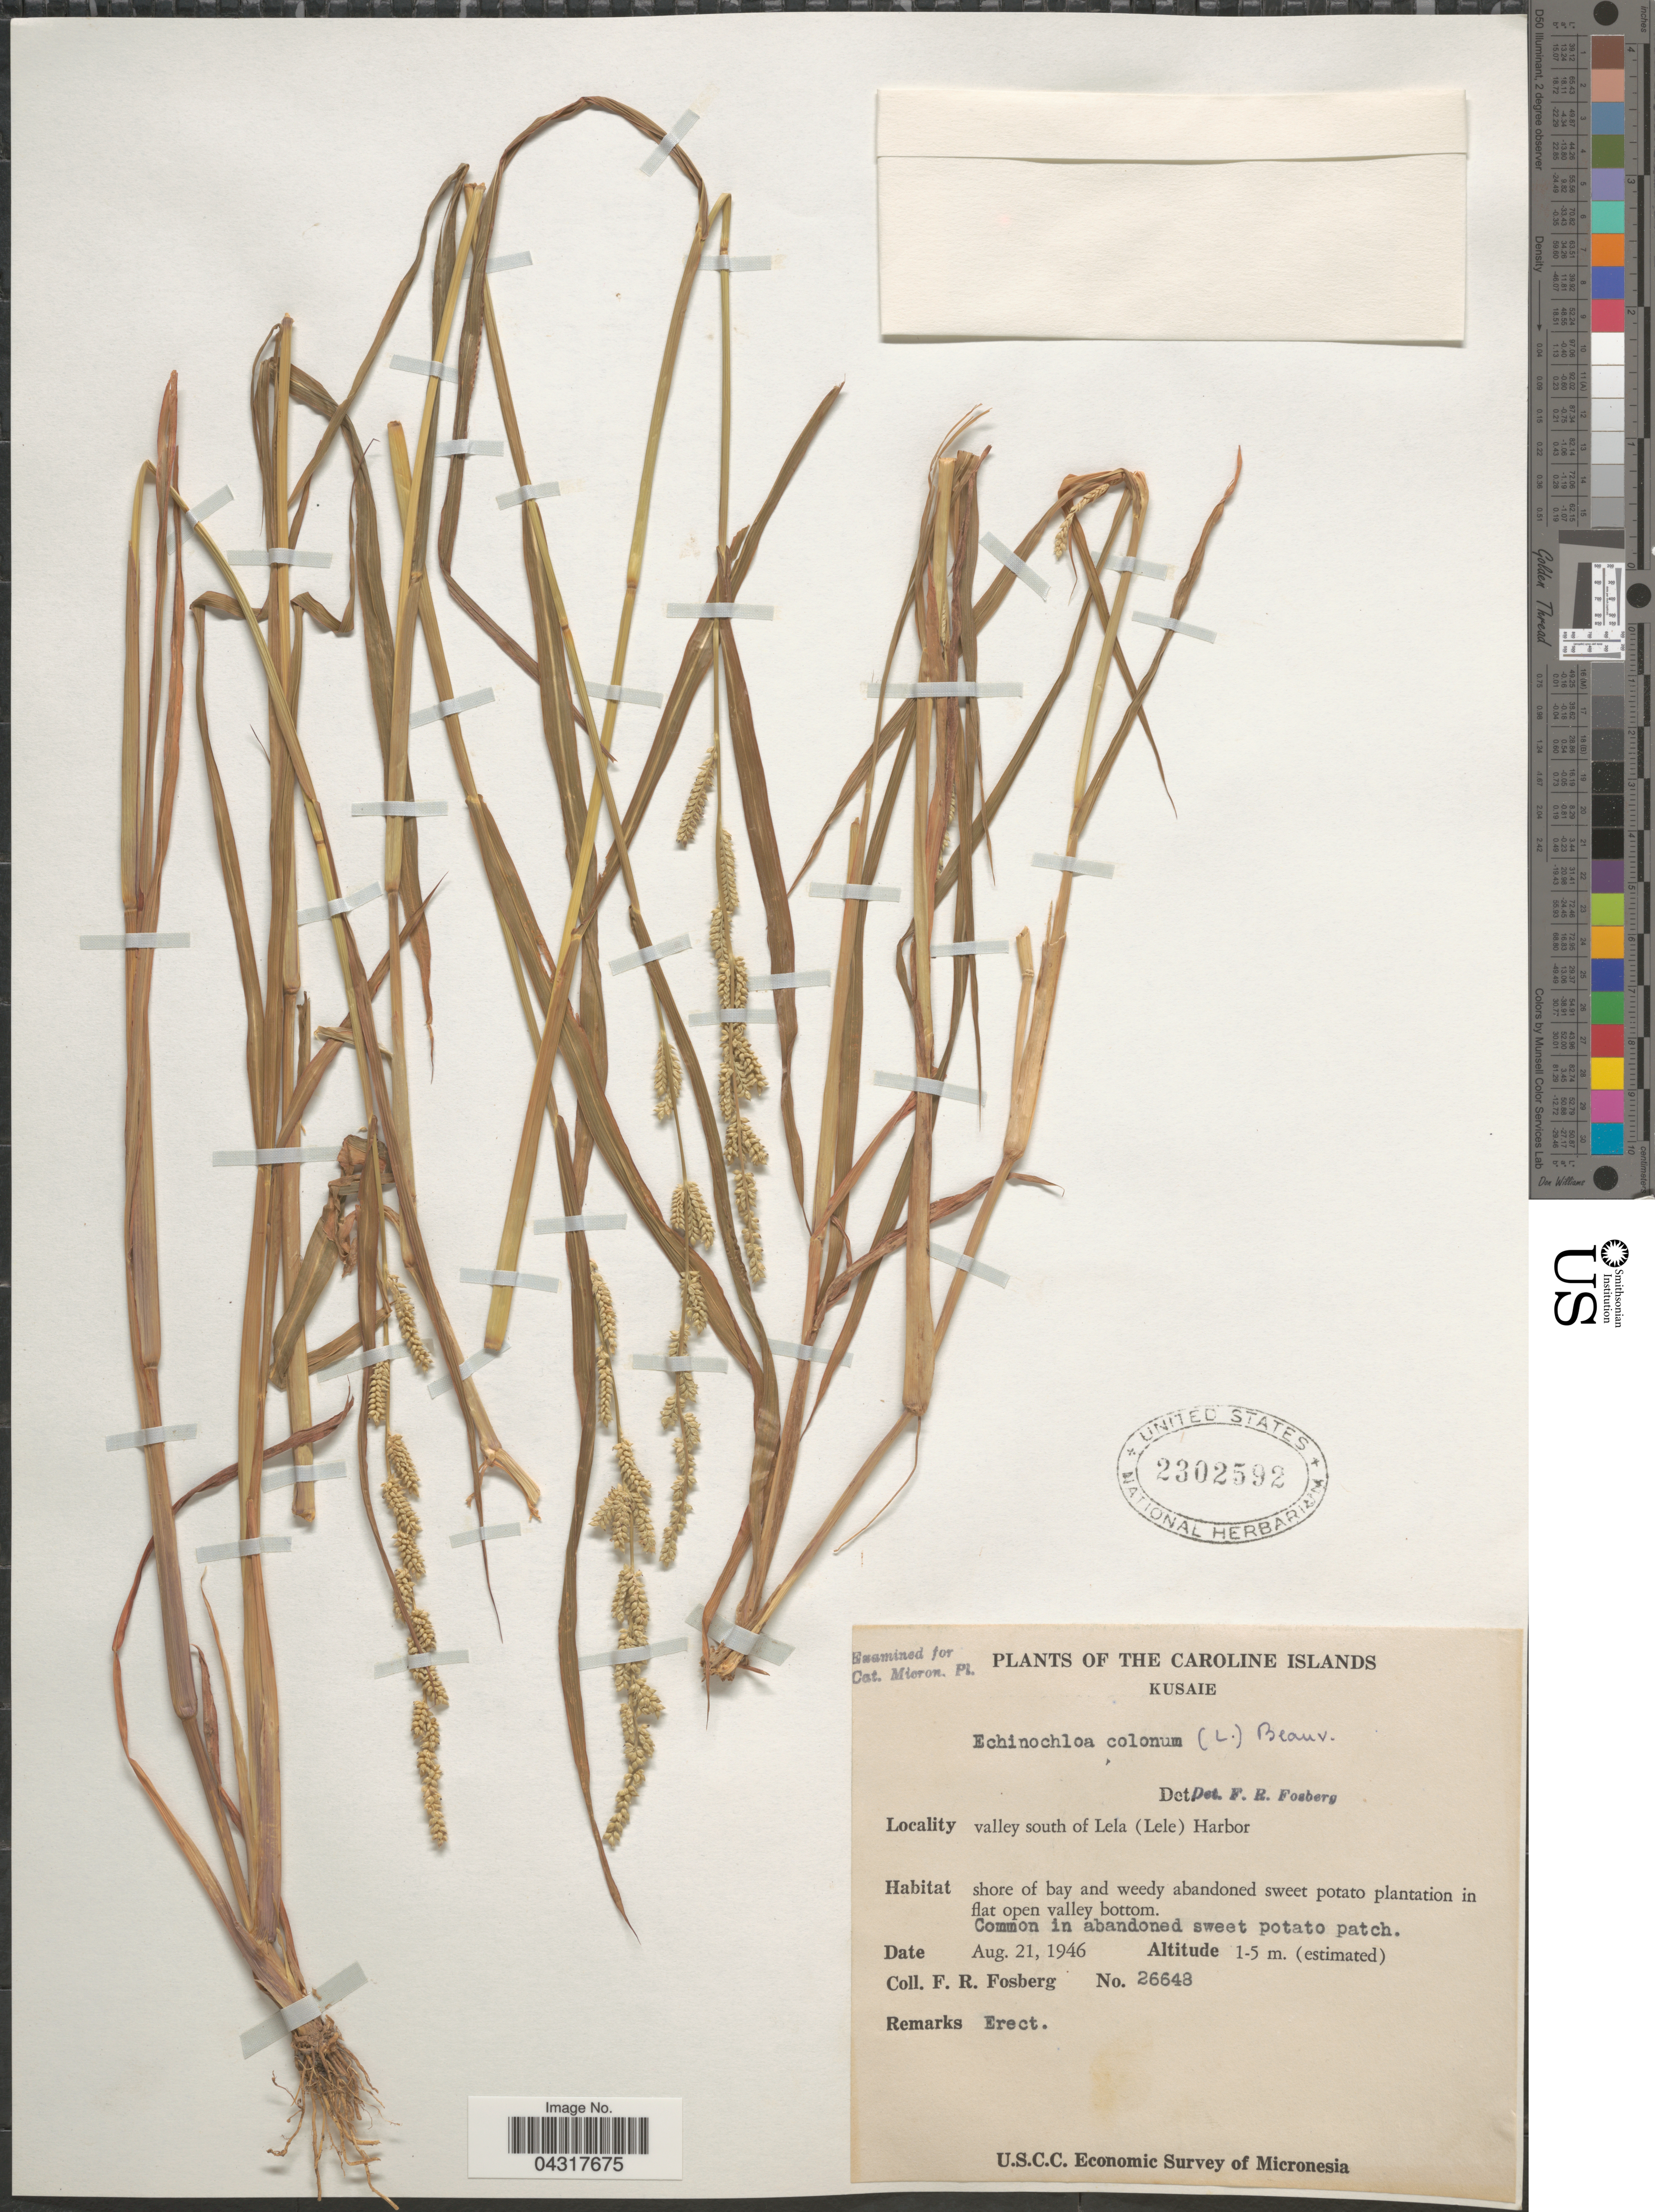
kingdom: Plantae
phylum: Tracheophyta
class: Liliopsida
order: Poales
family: Poaceae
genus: Echinochloa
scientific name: Echinochloa colona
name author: (L.) Link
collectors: F. R. Fosberg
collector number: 26648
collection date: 1946-08-21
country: Micronesia, Federated States of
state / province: Kosrae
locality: Caroline Islands. Kusaie. Valley south of Lela (Lele) Harbor. U.S.C.C. Economic Survey of Micronesia.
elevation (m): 1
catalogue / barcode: US 2302592